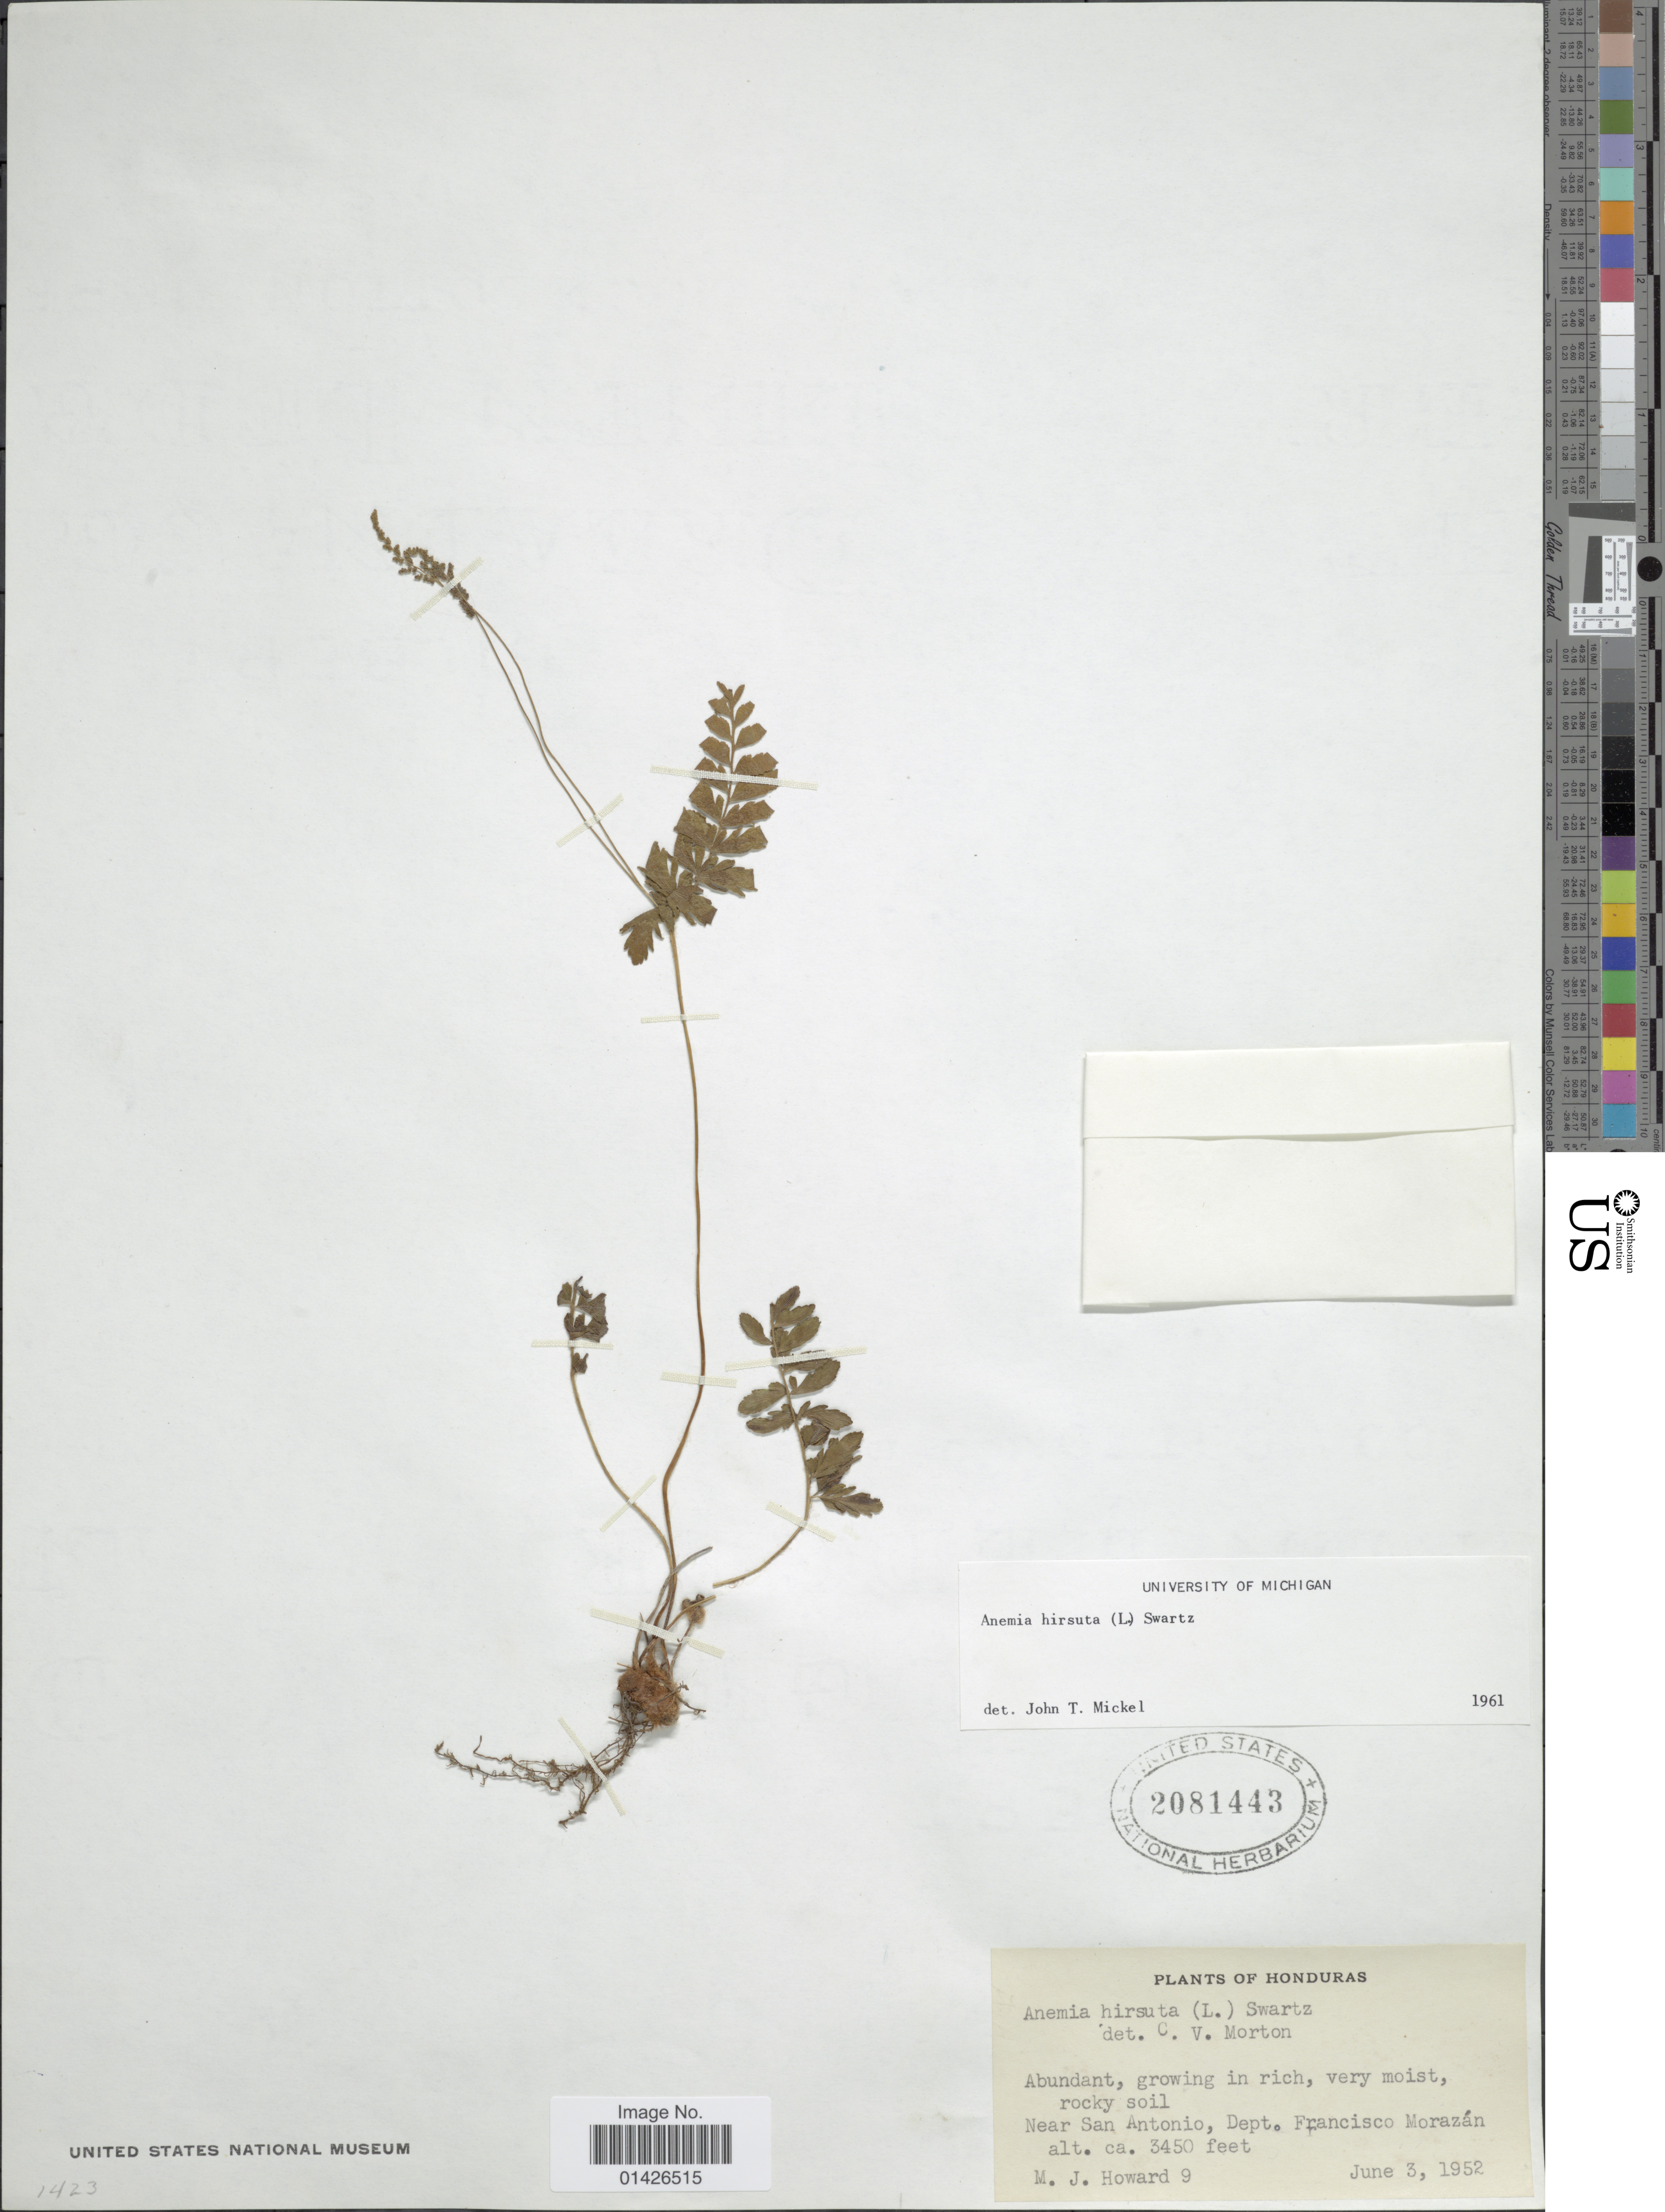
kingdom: Plantae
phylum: Tracheophyta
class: Polypodiopsida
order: Schizaeales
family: Anemiaceae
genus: Anemia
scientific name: Anemia hirsuta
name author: (L.) Sw.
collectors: M. Howard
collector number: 9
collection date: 1952-06-03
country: Honduras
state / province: Fco. Morazán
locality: Near San Antonio, Dept Francisco Morazán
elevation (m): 1052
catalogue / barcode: US 2081443